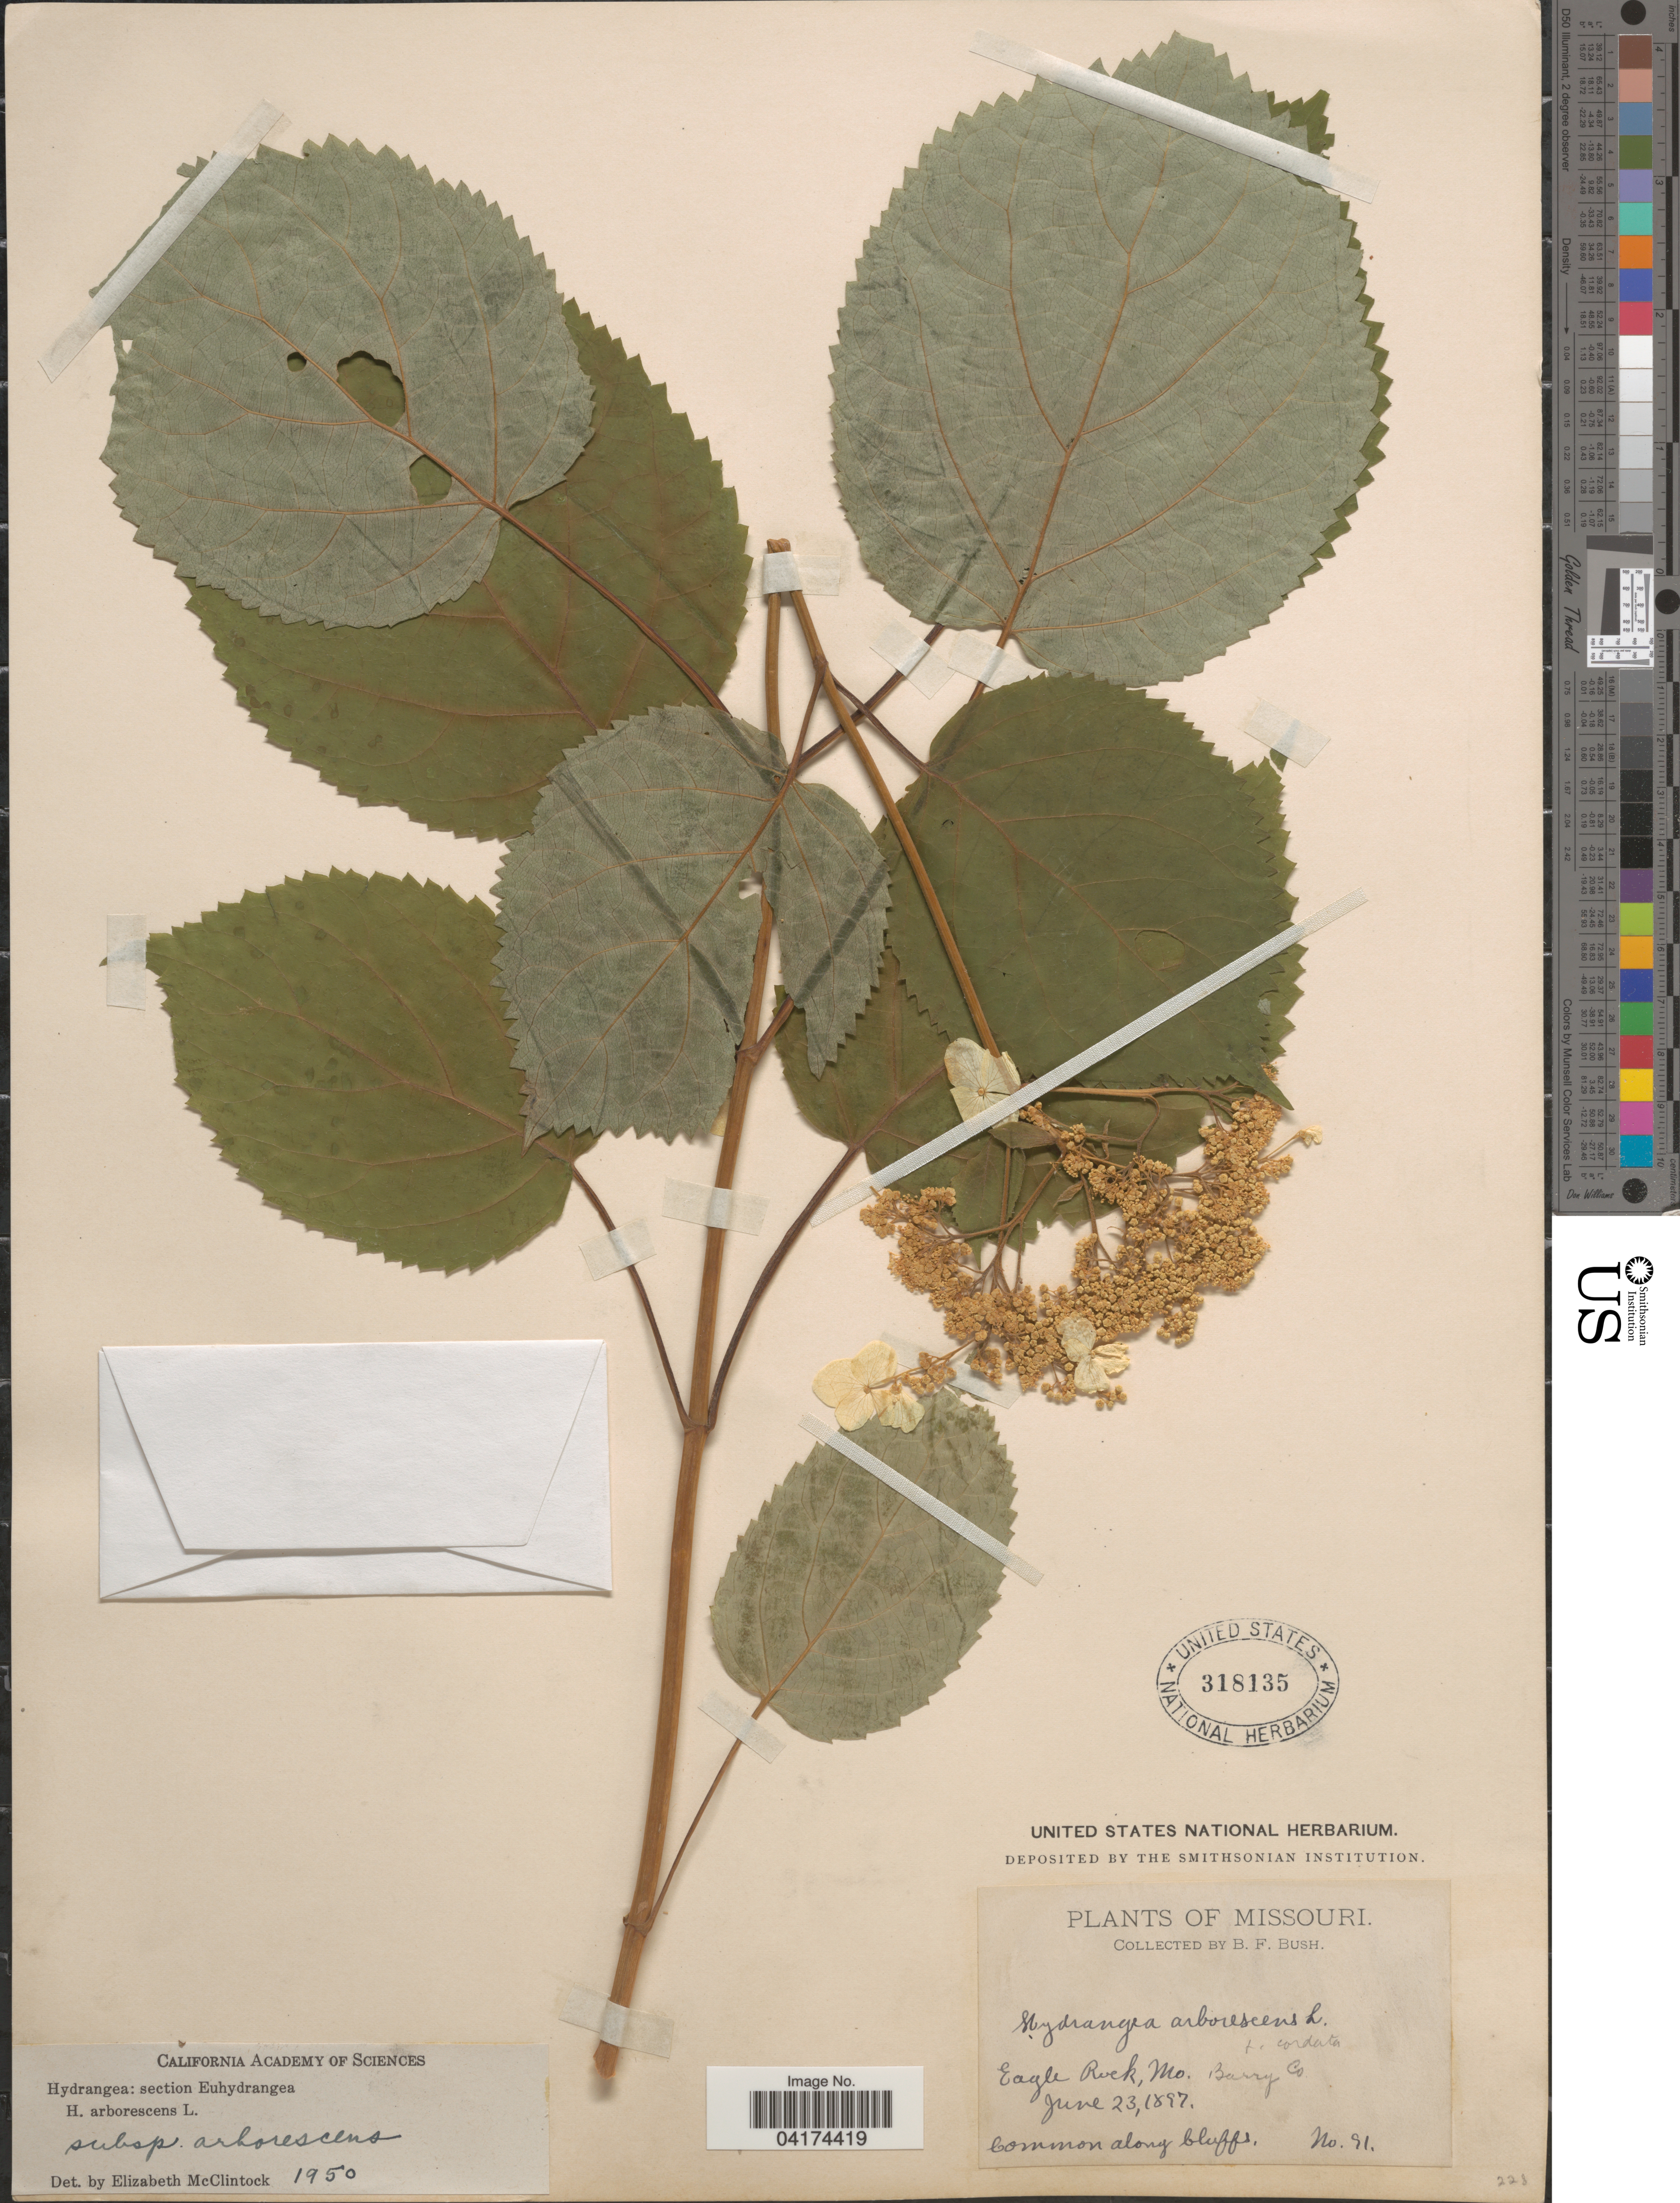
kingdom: Plantae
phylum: Tracheophyta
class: Magnoliopsida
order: Cornales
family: Hydrangeaceae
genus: Hydrangea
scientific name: Hydrangea arborescens subsp. arborescens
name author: L.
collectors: B. F. Bush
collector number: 91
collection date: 1897-06-23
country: United States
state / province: Missouri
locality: Eagle Rock. Barry Co.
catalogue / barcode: US 318135